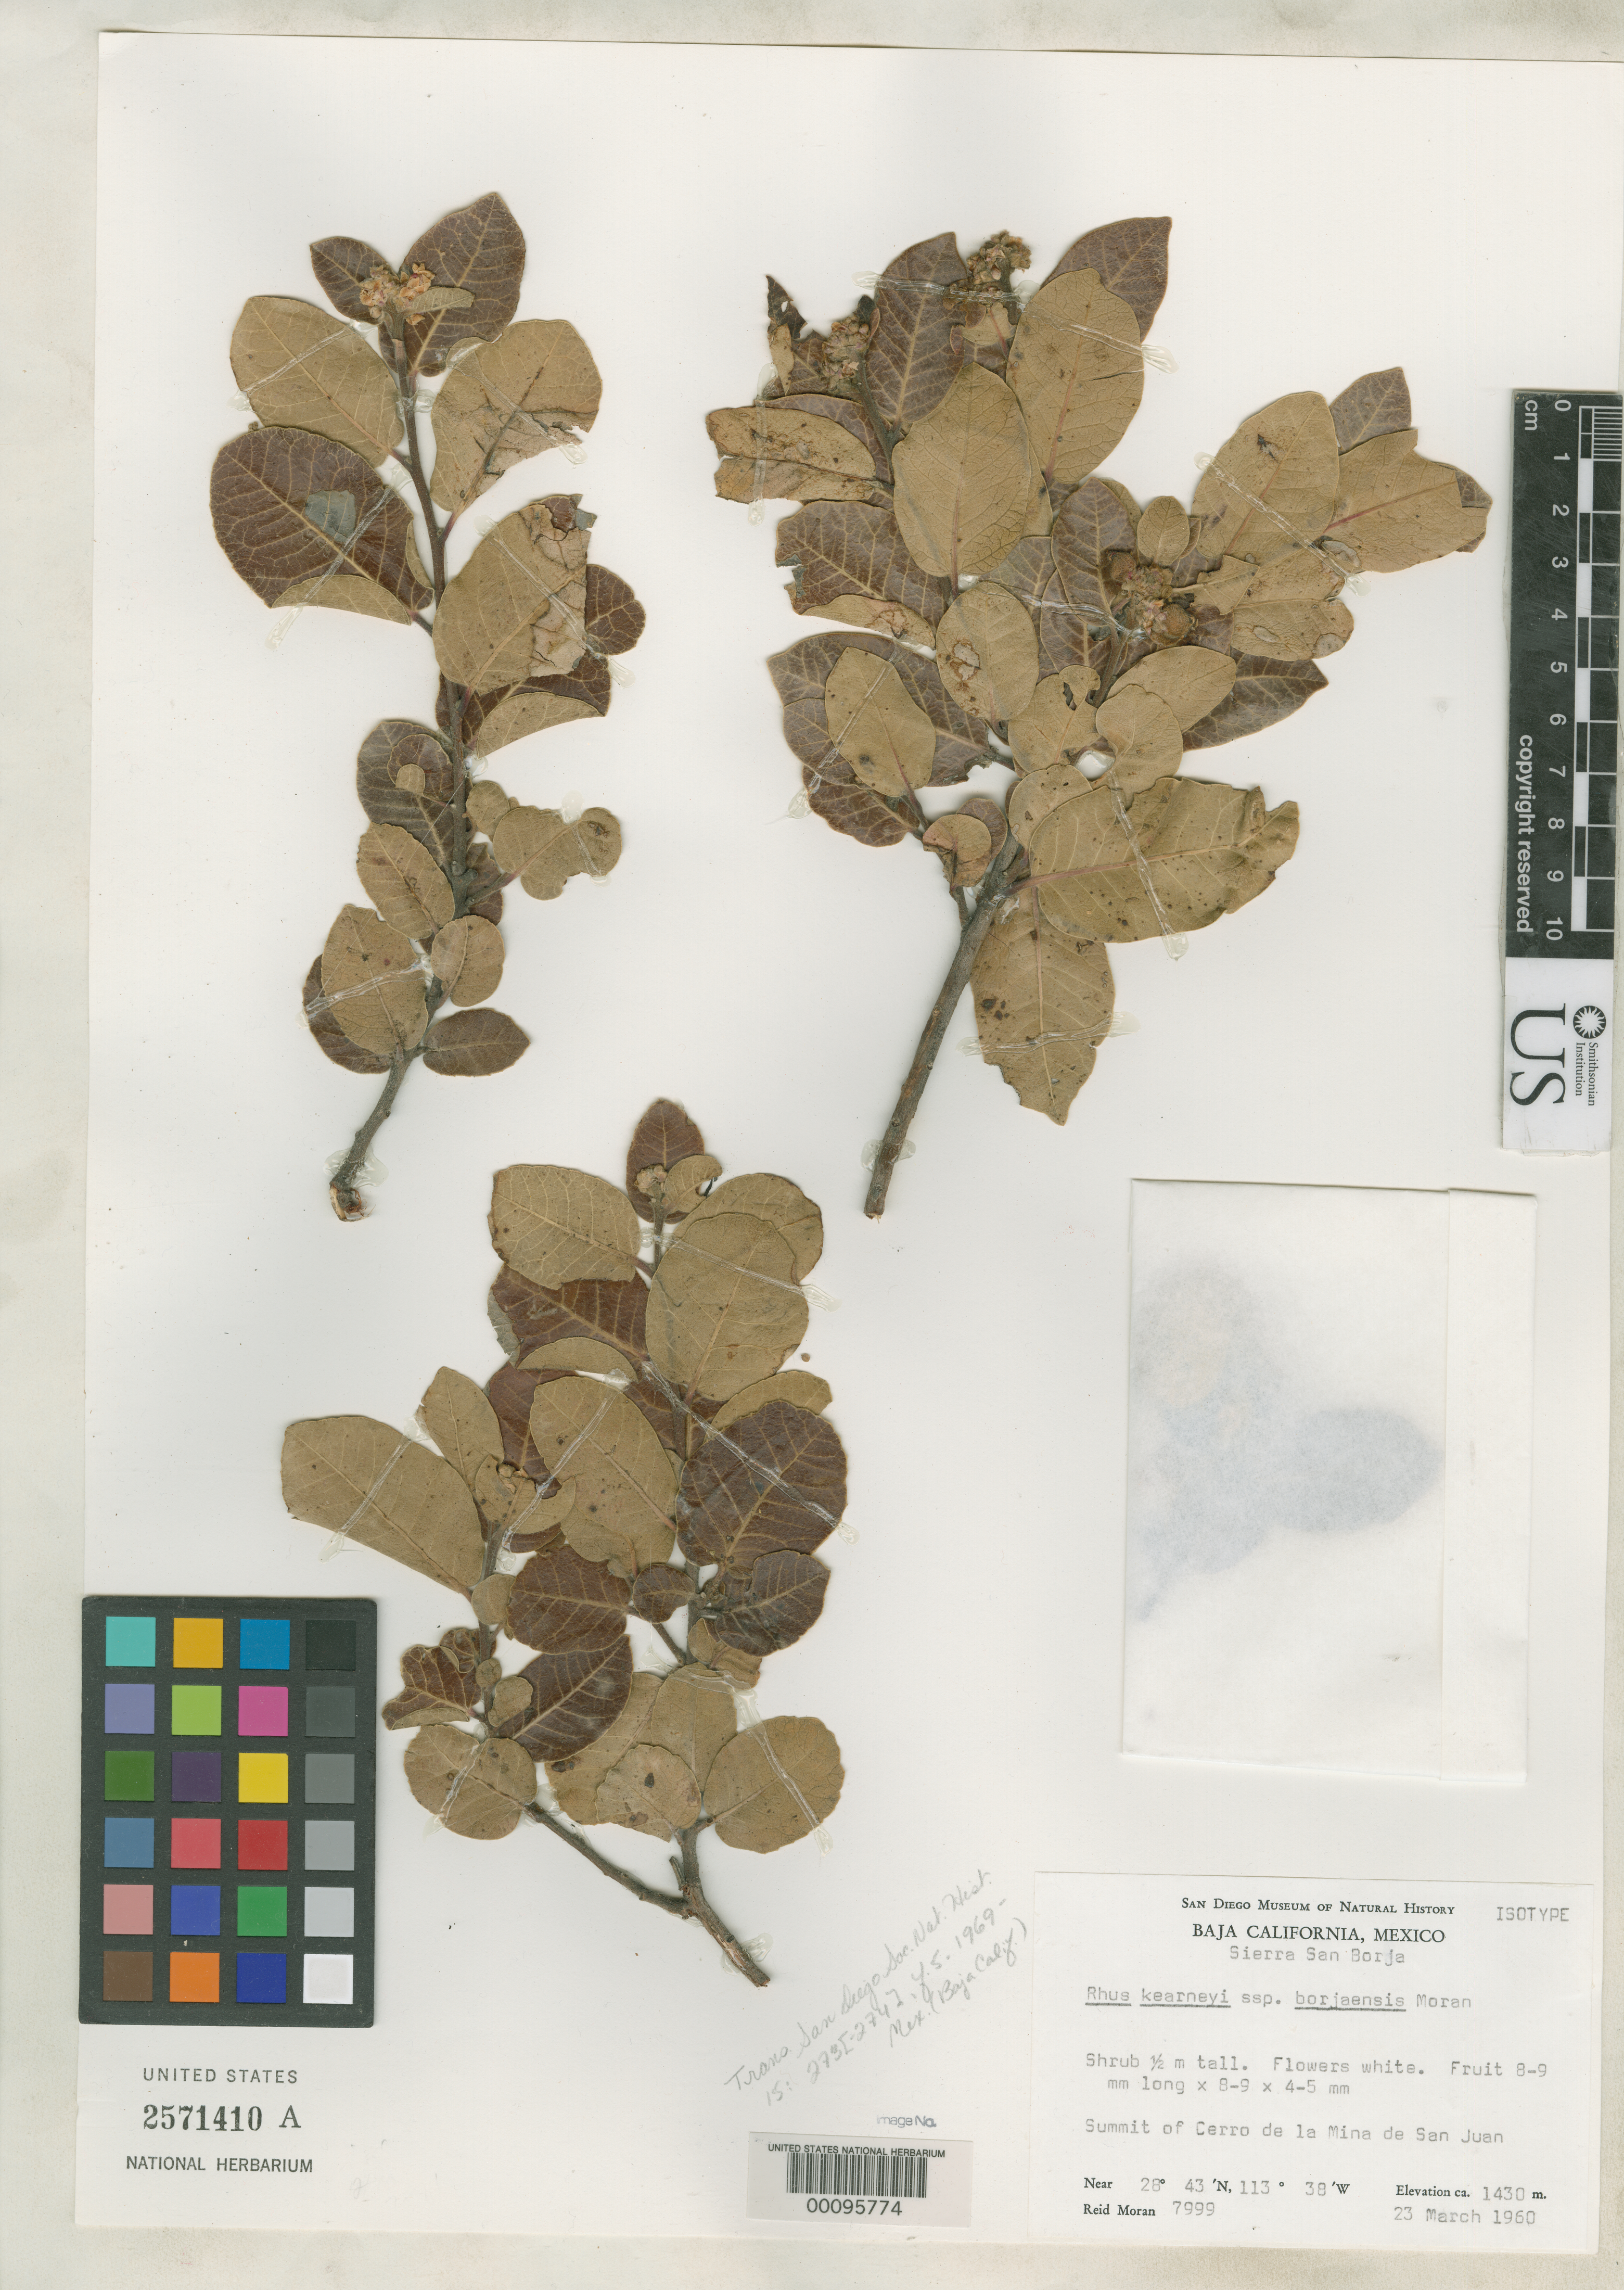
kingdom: Plantae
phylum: Tracheophyta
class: Magnoliopsida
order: Sapindales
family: Anacardiaceae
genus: Rhus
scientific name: Rhus kearneyi subsp. borjaensis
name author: Moran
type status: Isotype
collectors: R. V. Moran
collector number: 7999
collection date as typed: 23 Mar 1960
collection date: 1960-03-23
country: Mexico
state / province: Baja California Norte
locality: Summit of Cerro de La Mina de San Juan, Sierra San Borja.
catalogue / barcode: US 2571410A